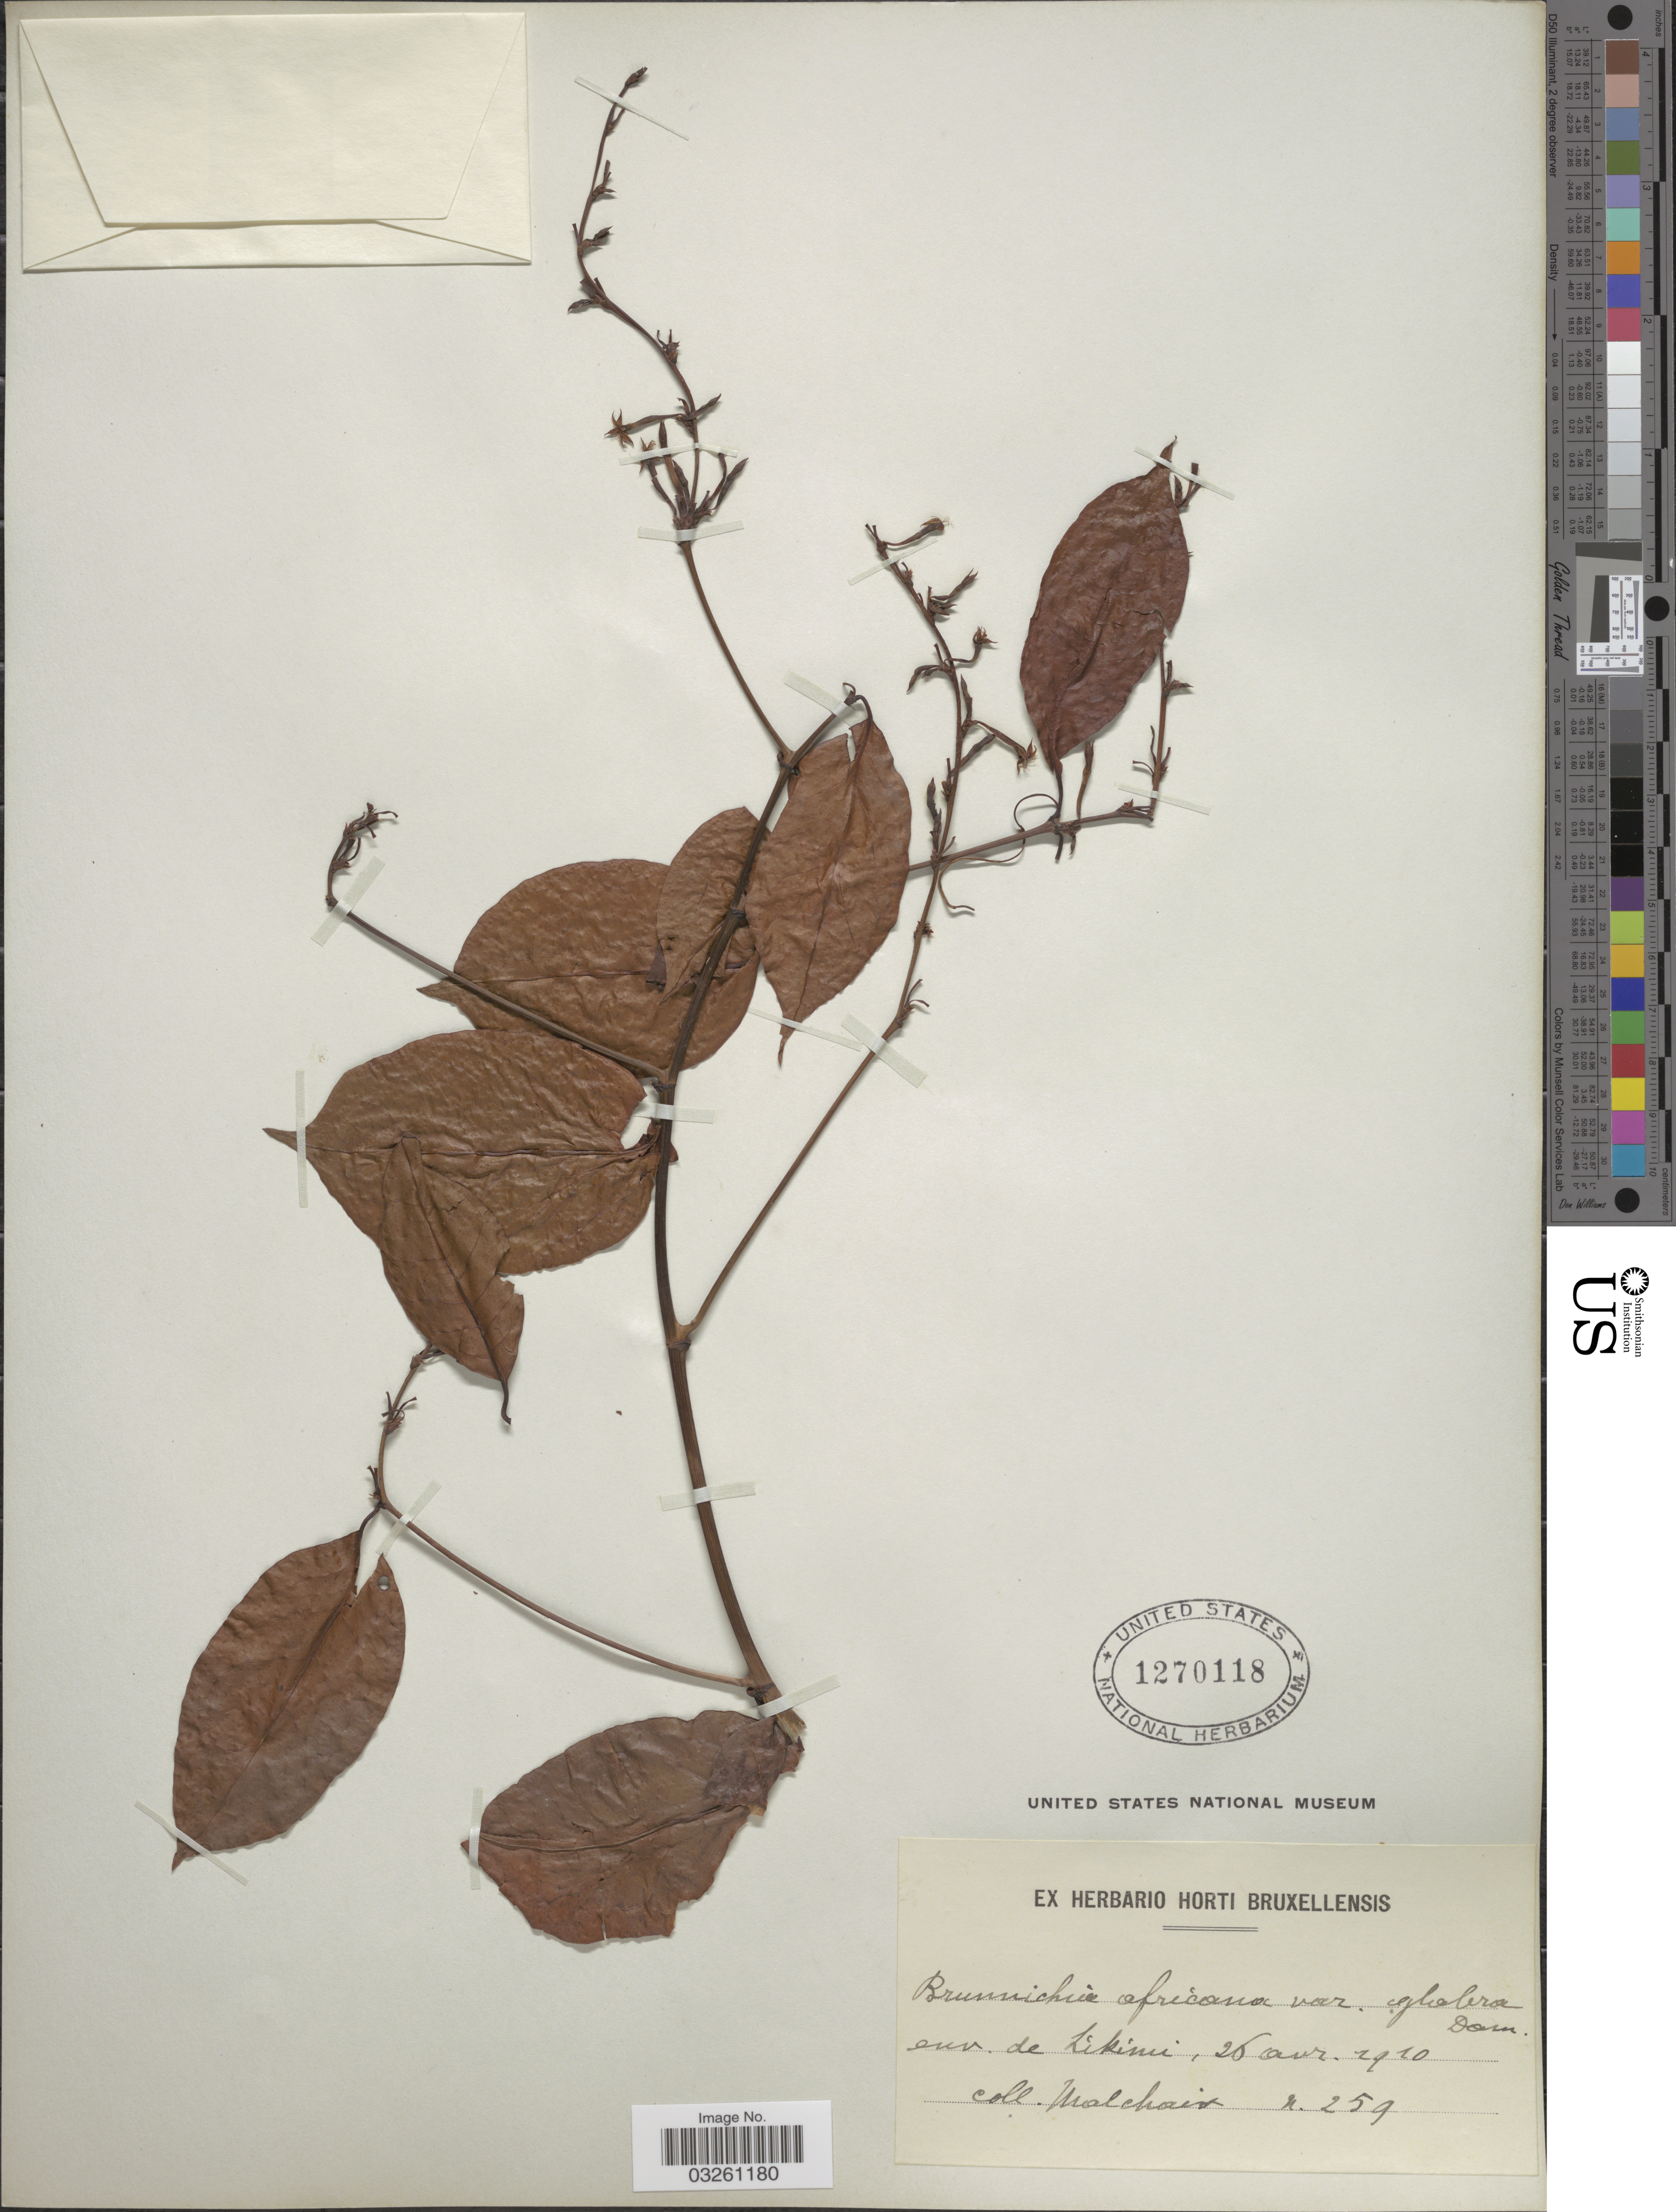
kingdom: Plantae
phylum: Tracheophyta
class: Magnoliopsida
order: Caryophyllales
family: Polygonaceae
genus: Brunnichia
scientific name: Brunnichia africana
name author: Welw.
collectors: Malchair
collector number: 259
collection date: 1910-04-26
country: Congo, Democratic Republic of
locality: Env. de Likimi.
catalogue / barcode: US 1270118